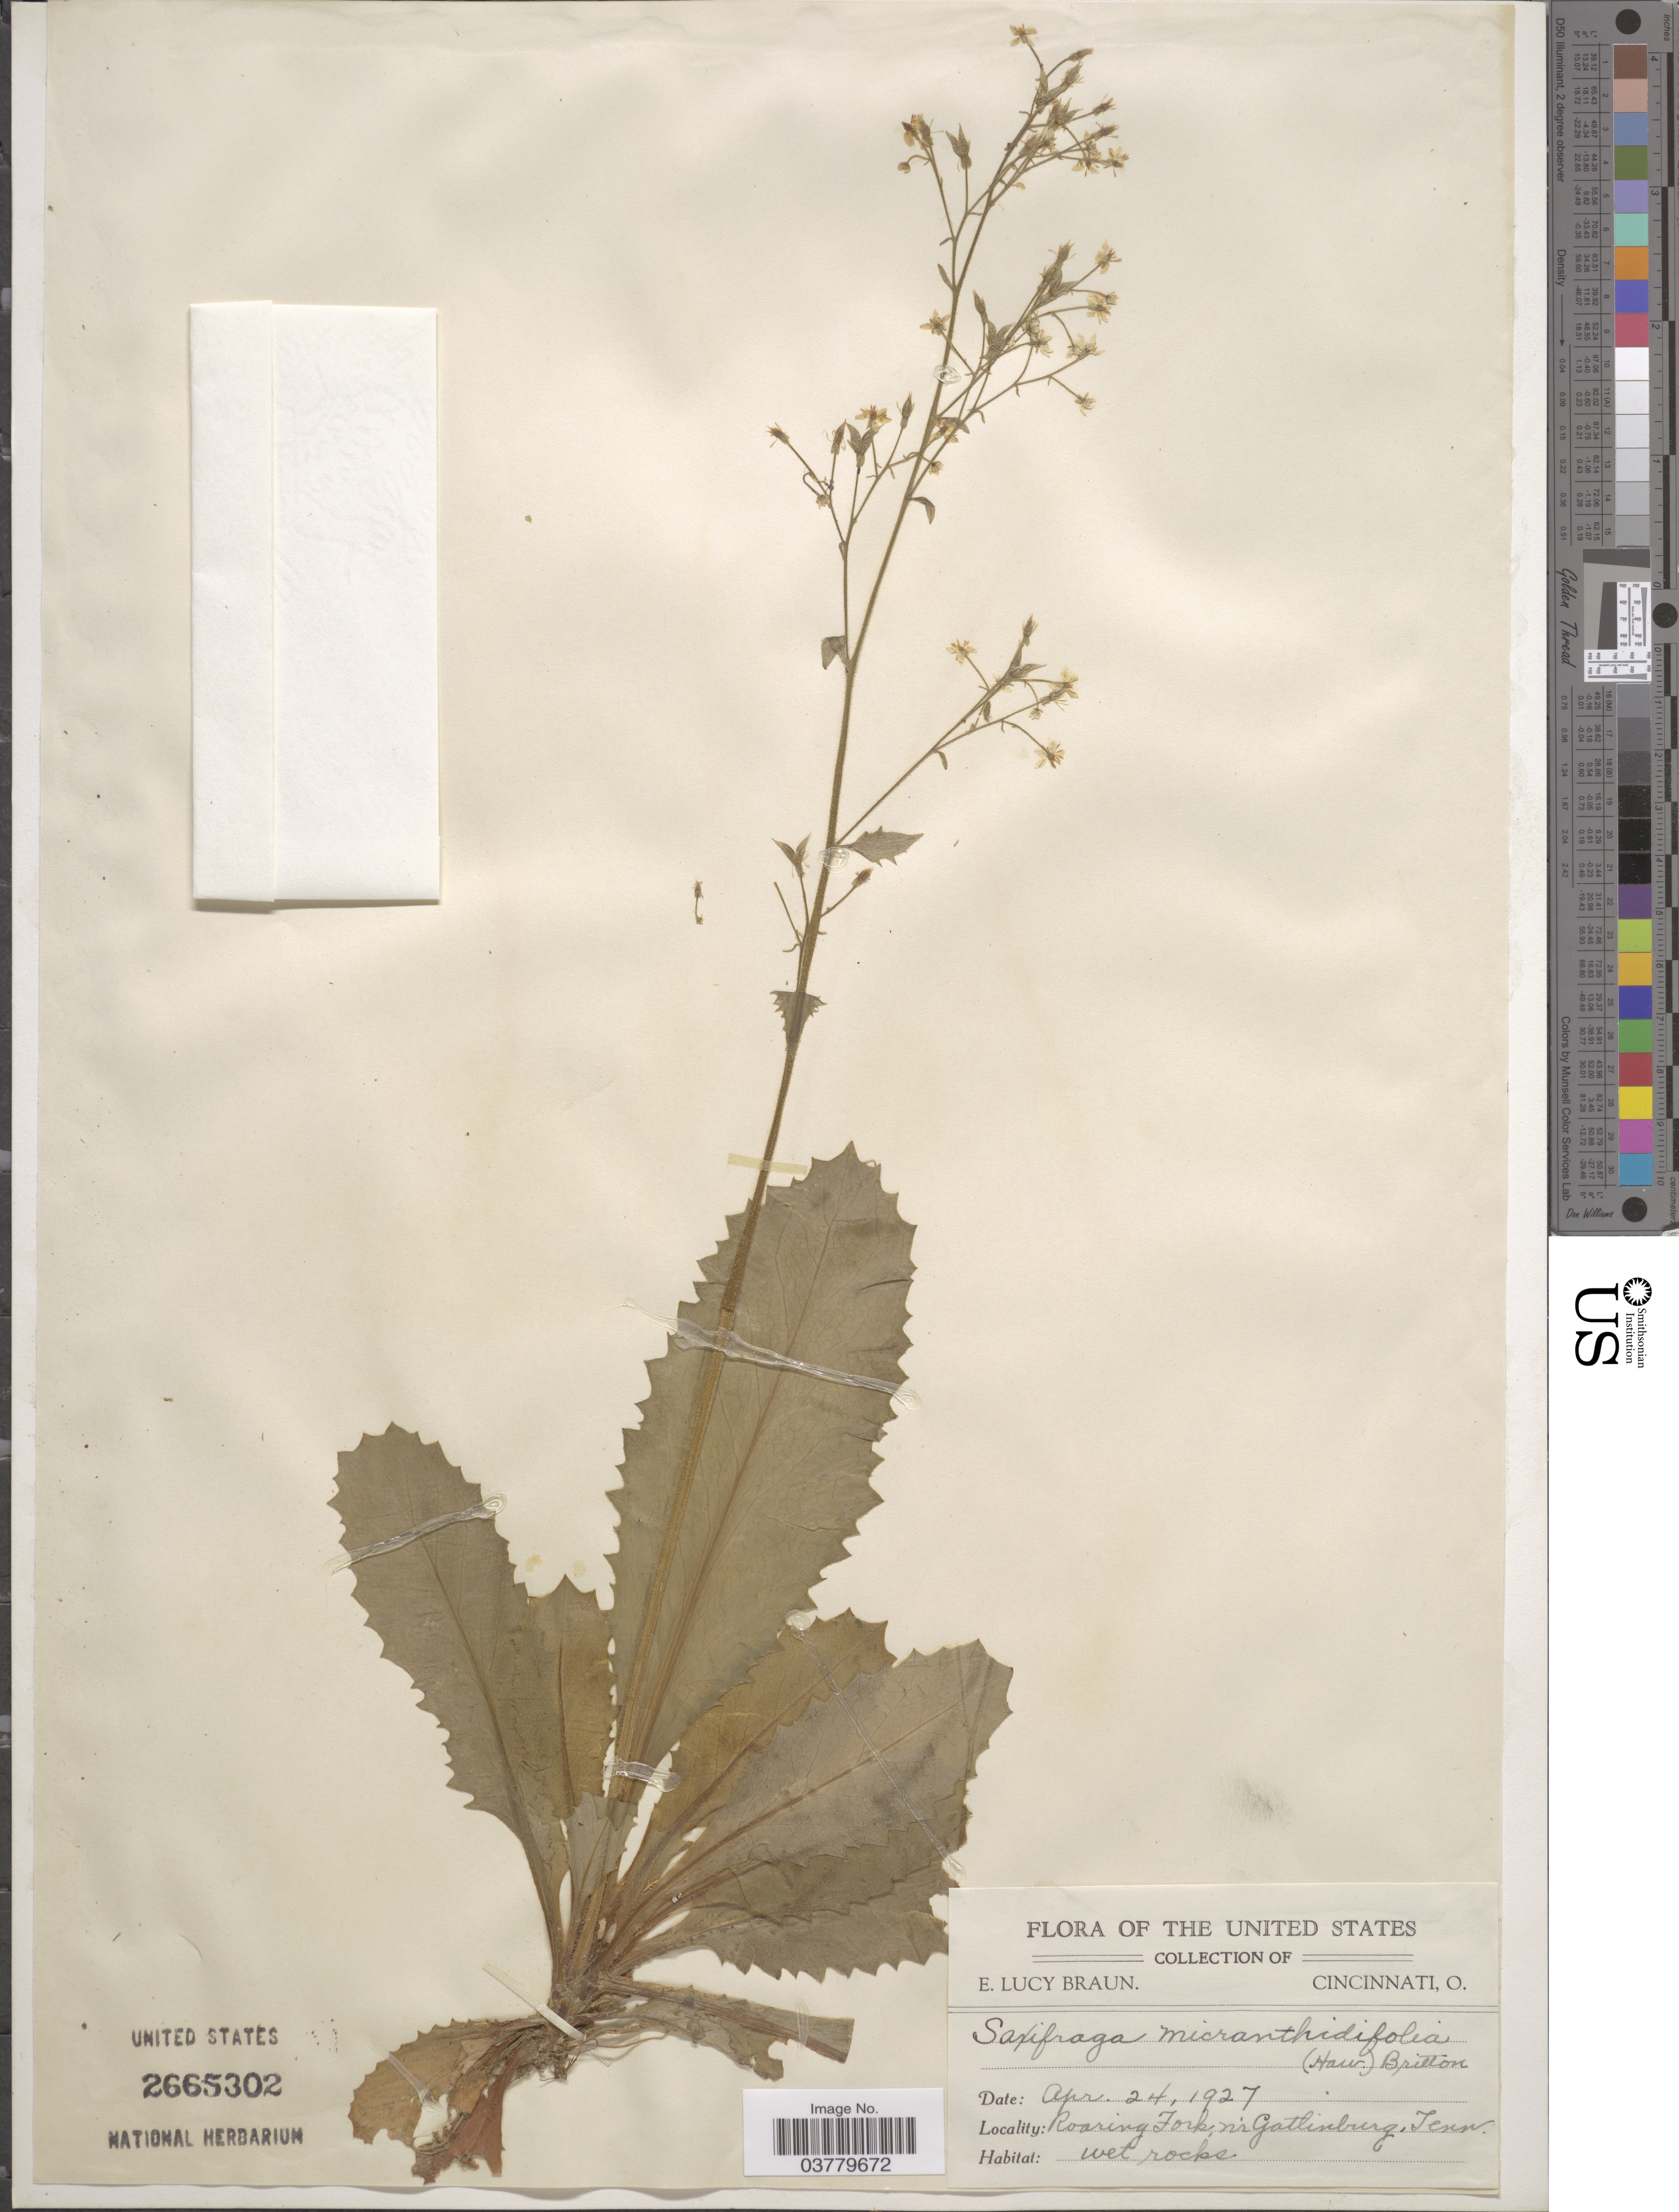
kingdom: Plantae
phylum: Tracheophyta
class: Magnoliopsida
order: Saxifragales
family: Saxifragaceae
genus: Micranthes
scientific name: Micranthes micranthidifolia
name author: (Haw.) Small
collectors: E. L. Braun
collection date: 1927-04-24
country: United States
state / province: Tennessee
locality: Roaring Fork, in Gatlinburg.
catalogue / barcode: US 2665302